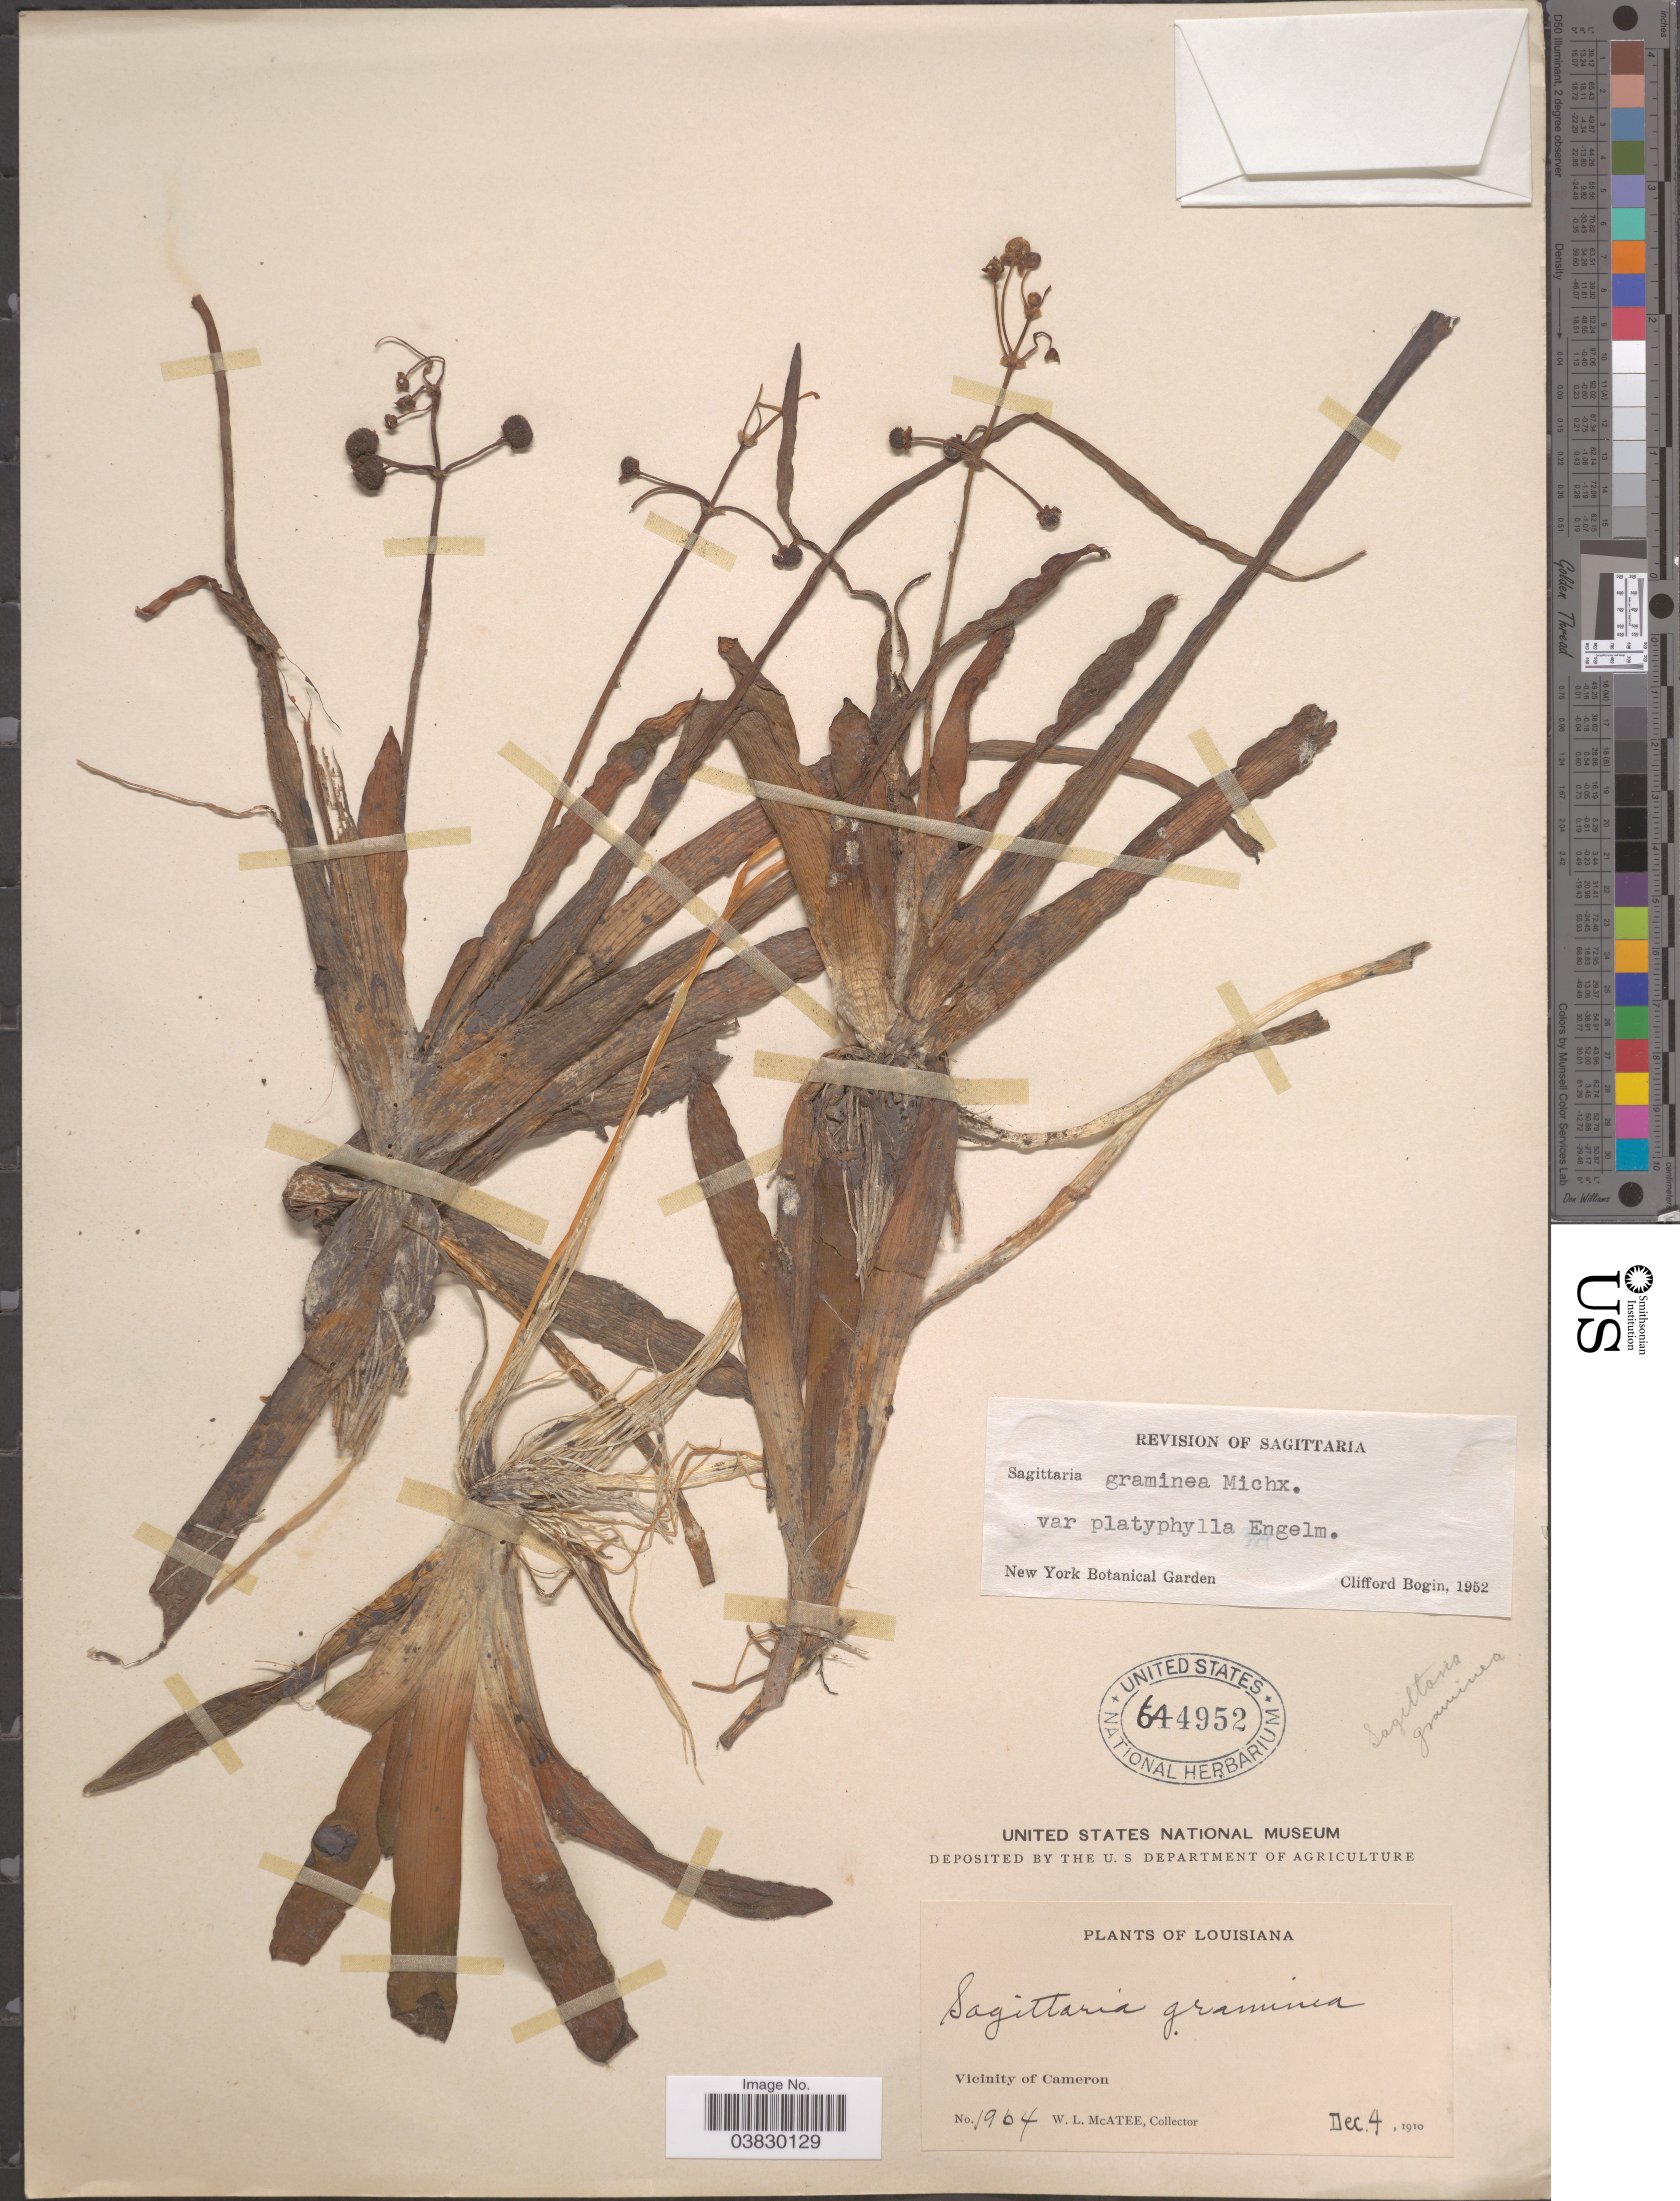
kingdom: Plantae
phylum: Tracheophyta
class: Liliopsida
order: Alismatales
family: Alismataceae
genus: Sagittaria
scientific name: Sagittaria graminea var. platyphylla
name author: Engelm. in A. Gray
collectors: W. McAtee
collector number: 1964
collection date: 1910-12-04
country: United States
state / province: Louisiana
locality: Vicinity of Cameron.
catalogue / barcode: US 644952